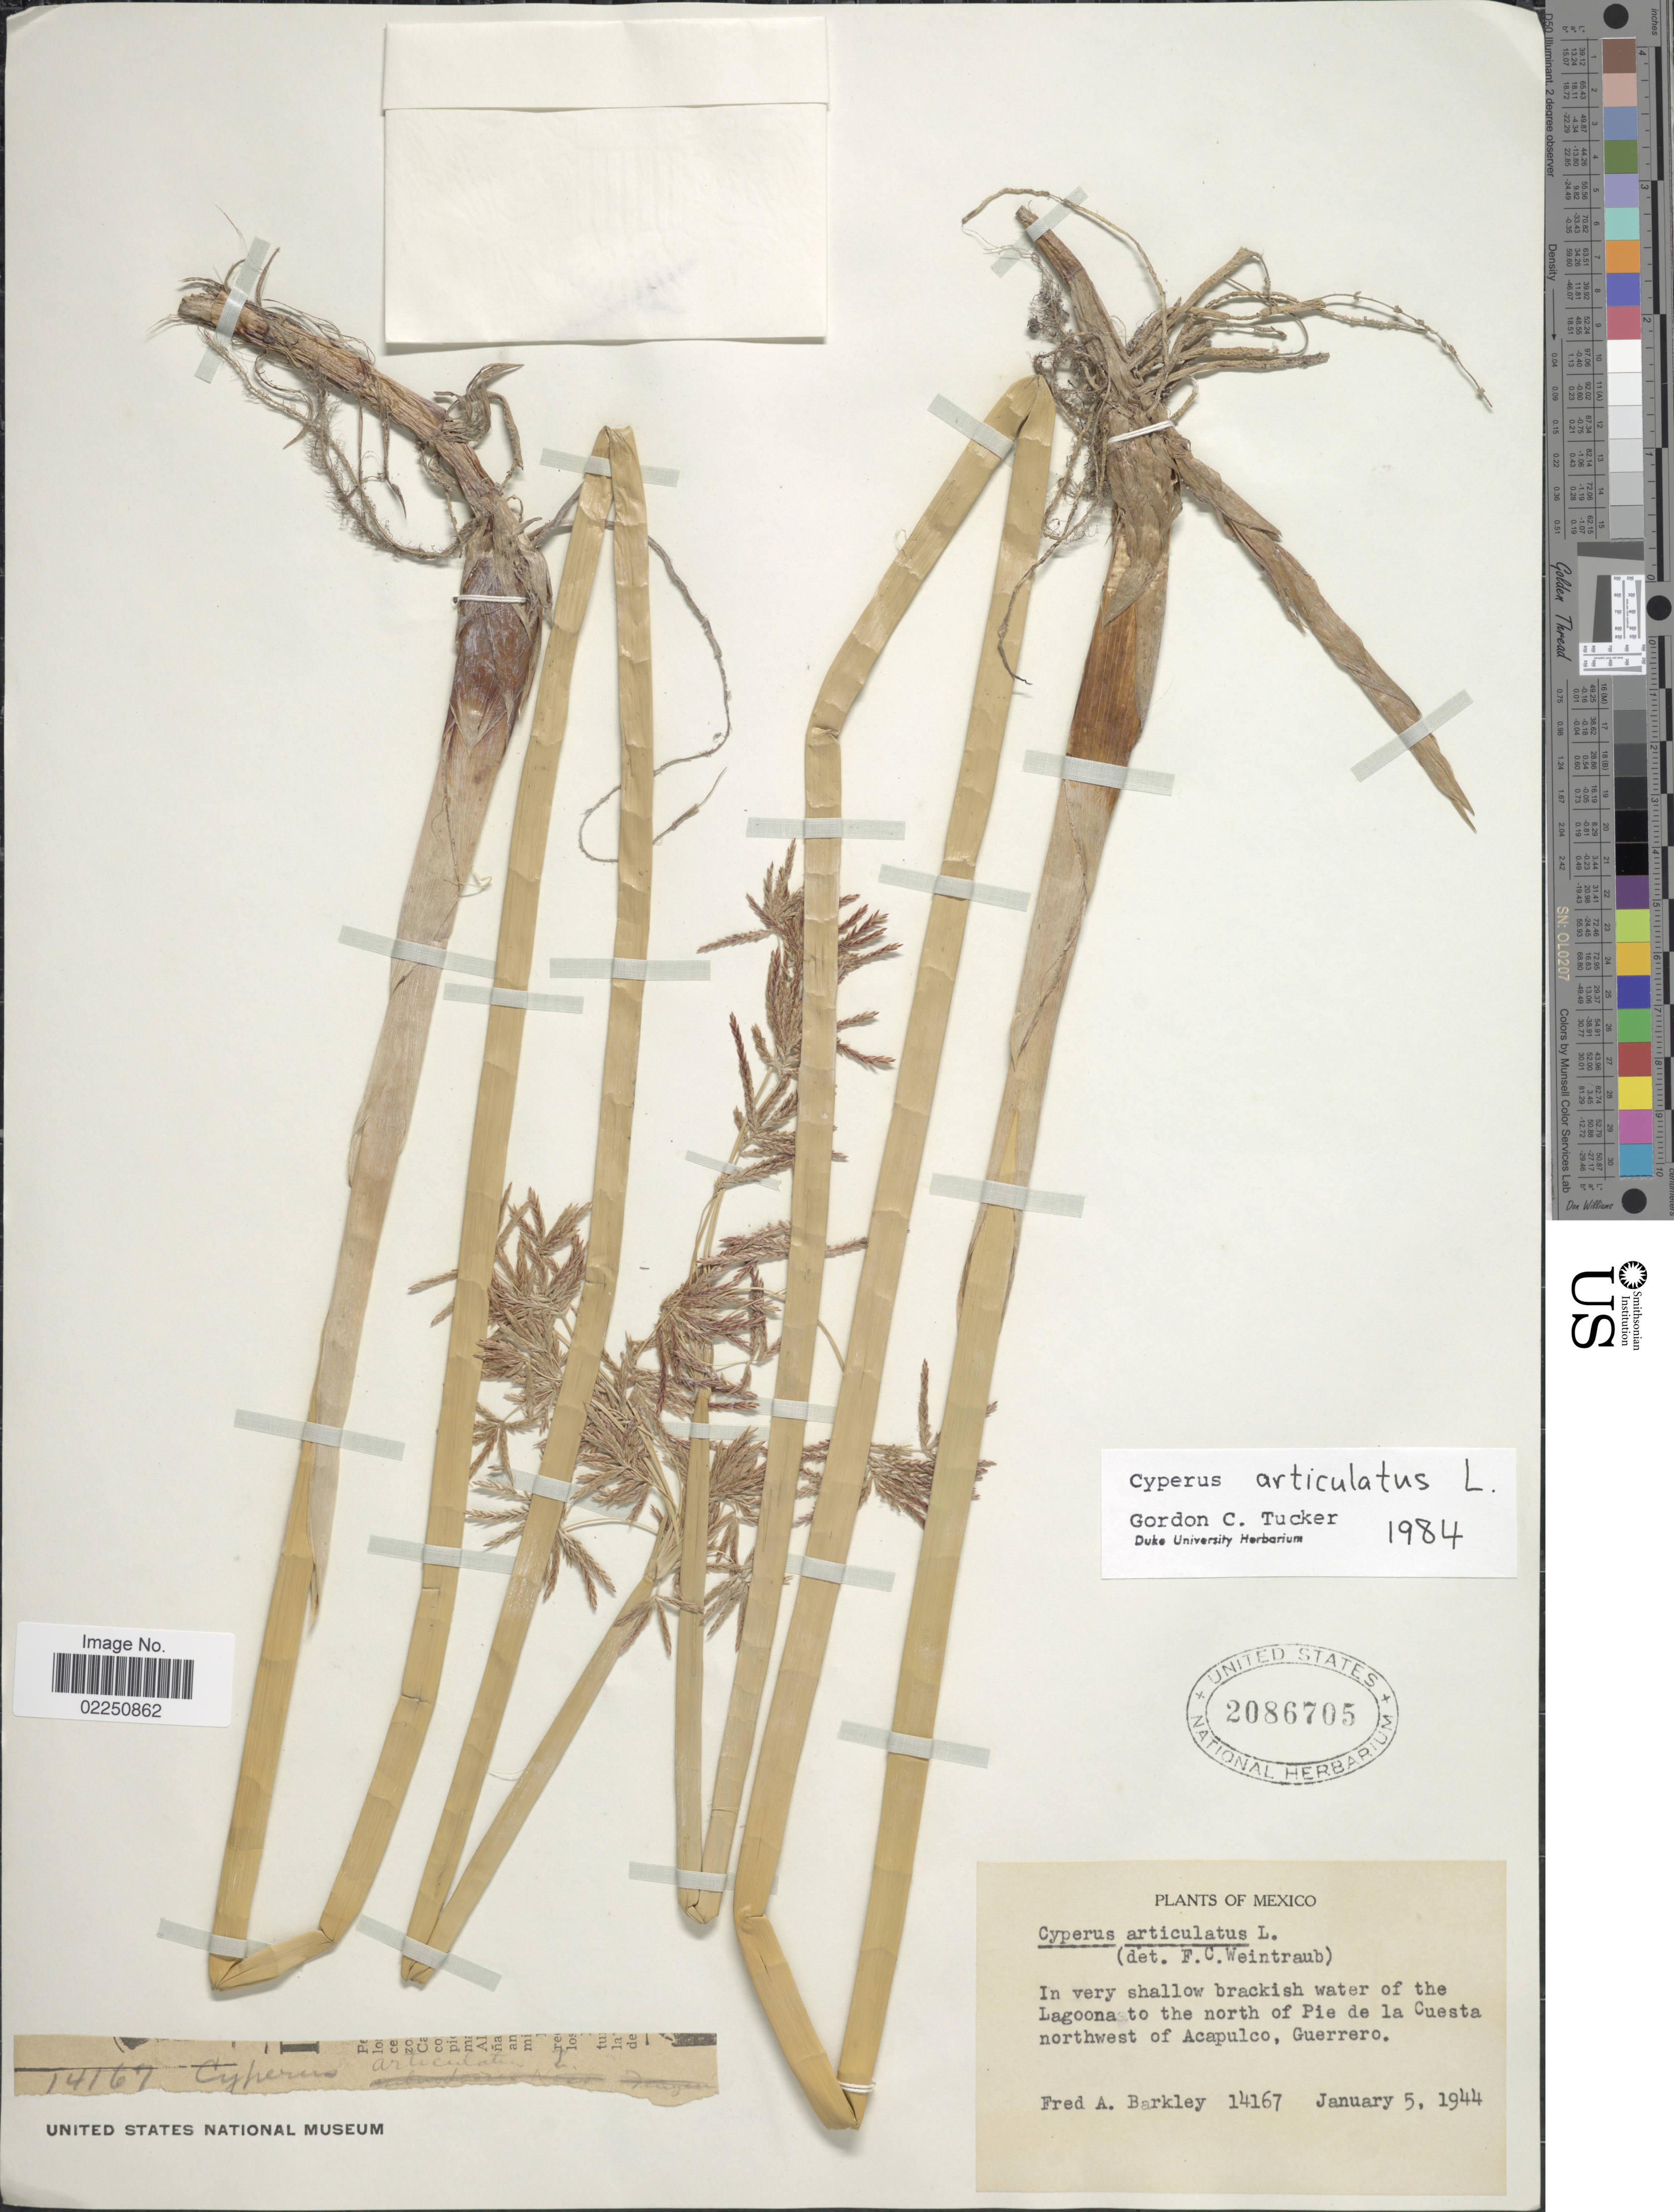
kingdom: Plantae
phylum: Tracheophyta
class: Liliopsida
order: Poales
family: Cyperaceae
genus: Cyperus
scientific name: Cyperus articulatus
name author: L.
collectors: F. A. Barkley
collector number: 14167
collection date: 1944-01-05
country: Mexico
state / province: Guerrero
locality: The Lagoona to the north of Pie de la Cuesta northwest of Acapulco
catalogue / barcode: US 2086705